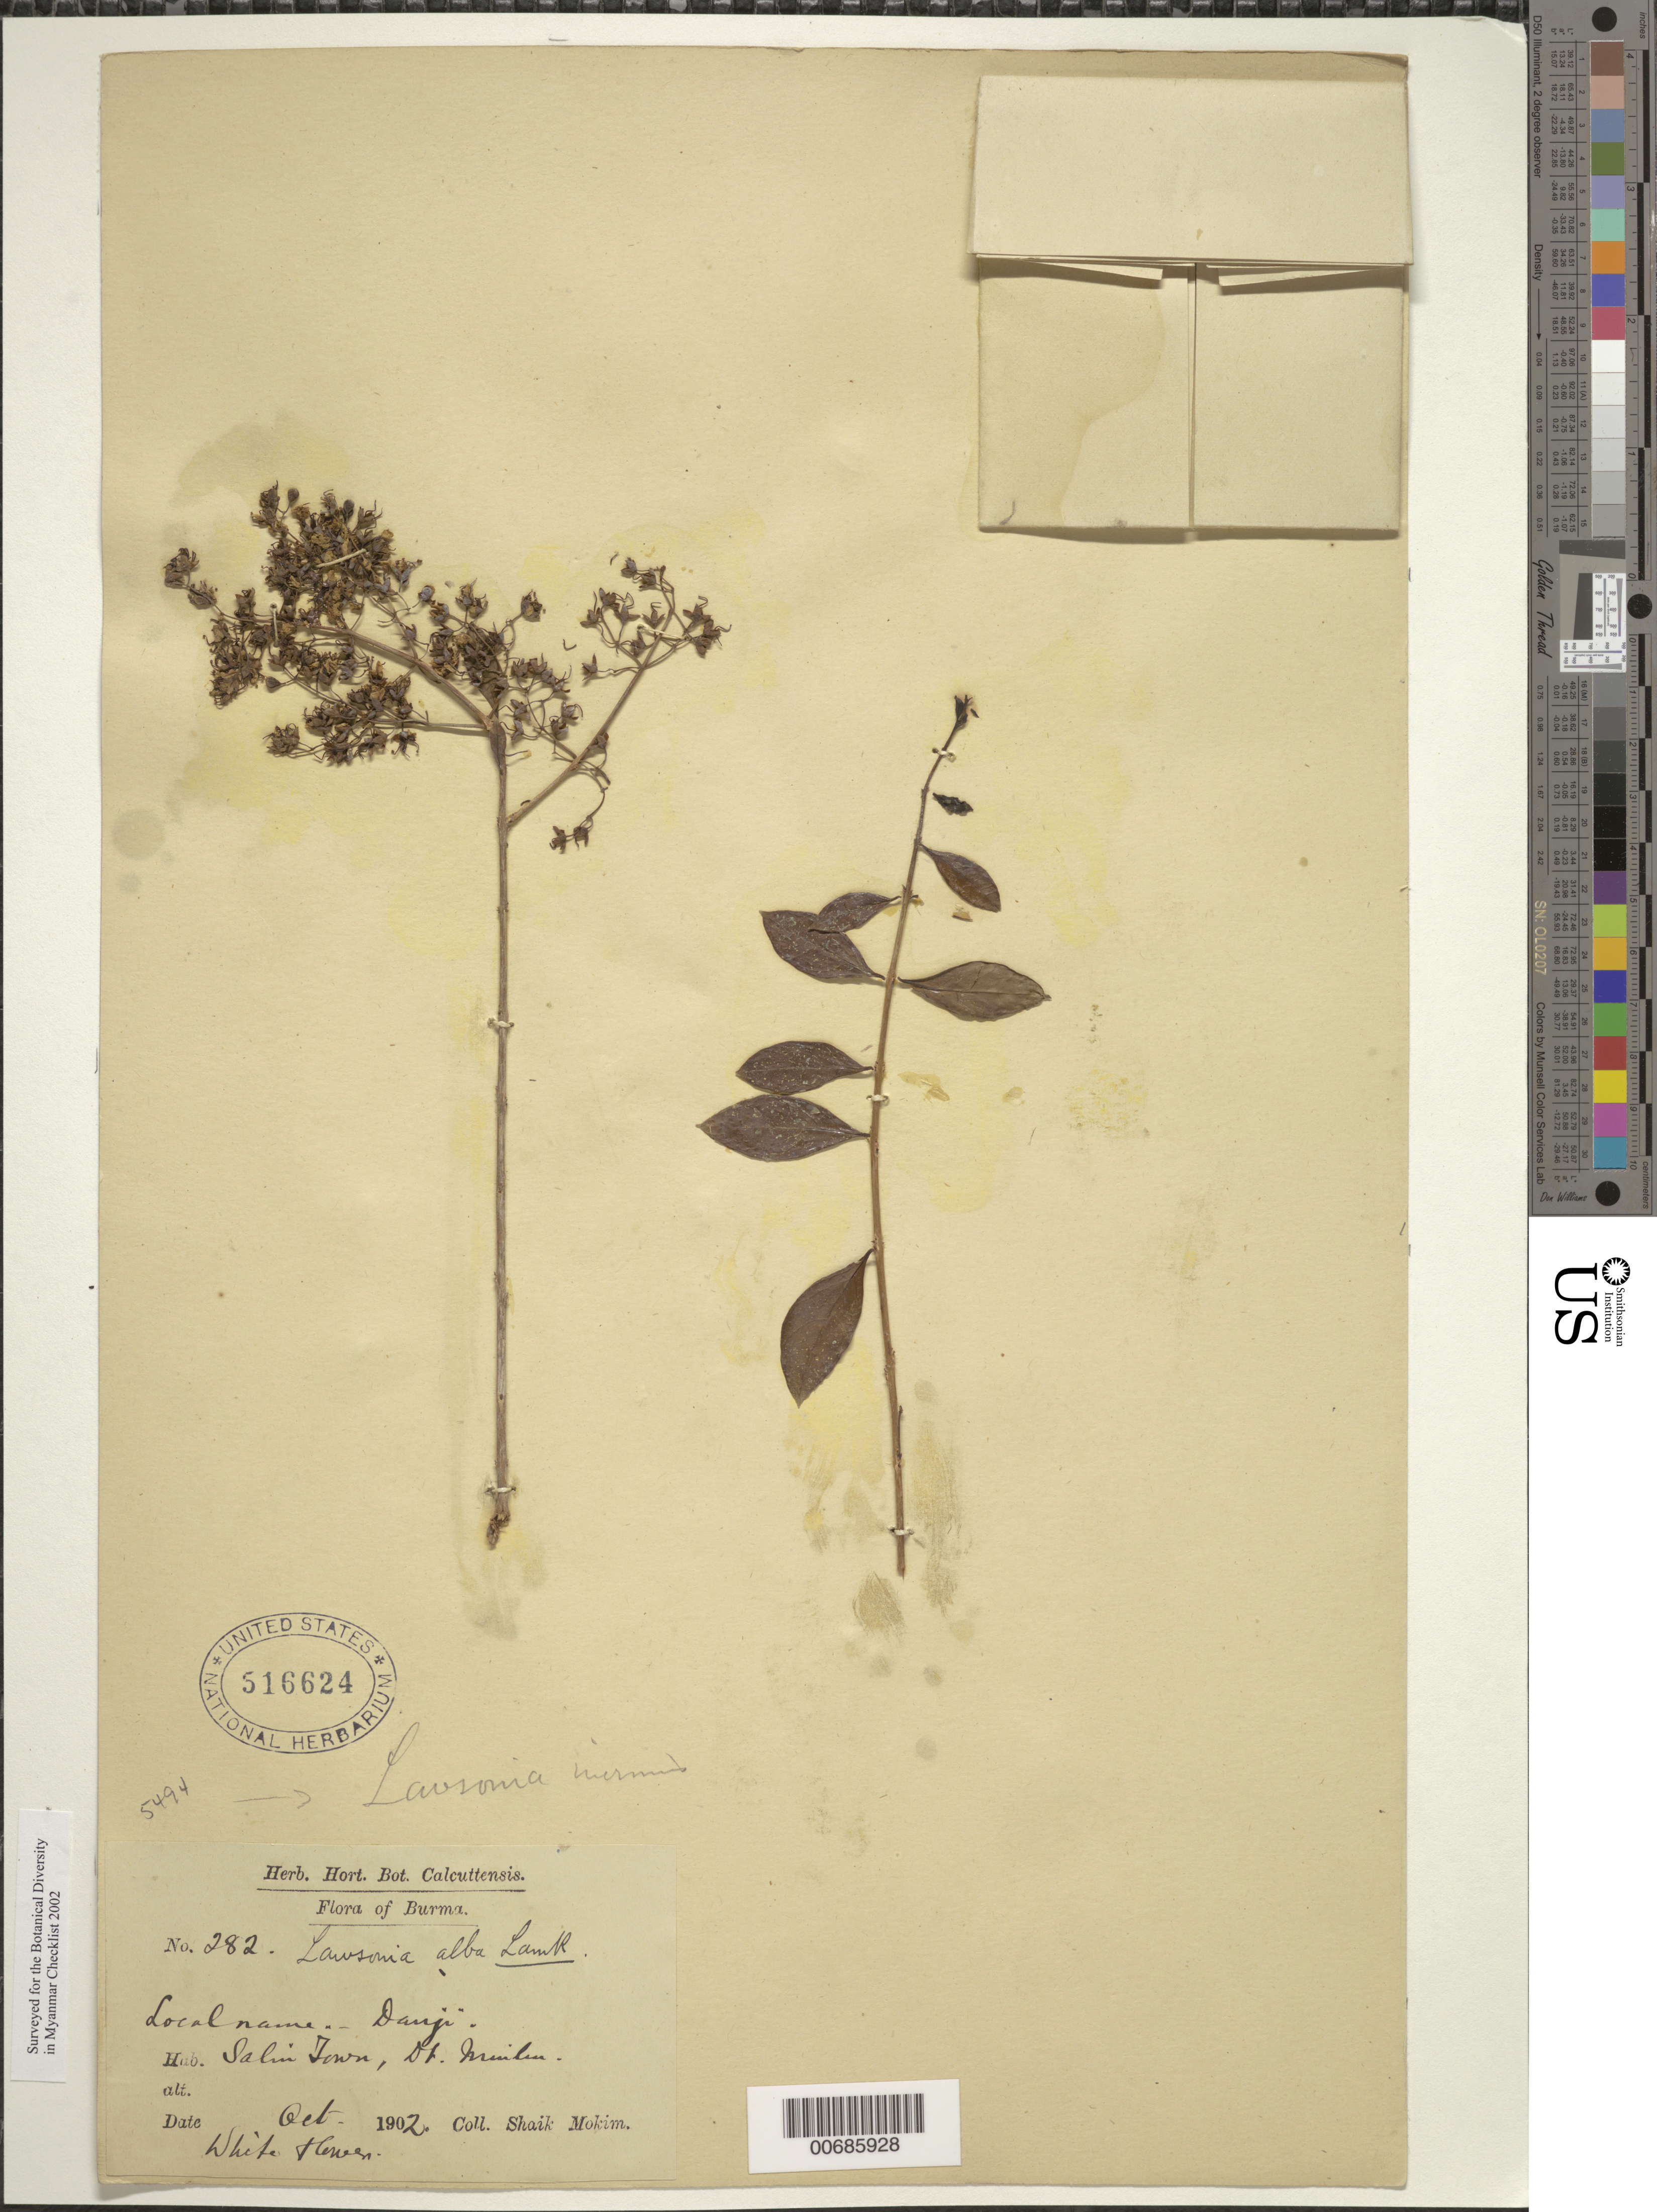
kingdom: Plantae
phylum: Tracheophyta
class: Magnoliopsida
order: Myrtales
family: Lythraceae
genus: Lawsonia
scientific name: Lawsonia inermis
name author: L.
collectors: S. Mokim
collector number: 282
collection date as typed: Oct 1902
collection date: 1902-10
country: Myanmar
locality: Salin Town, Dt. Muilin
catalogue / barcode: US 516624